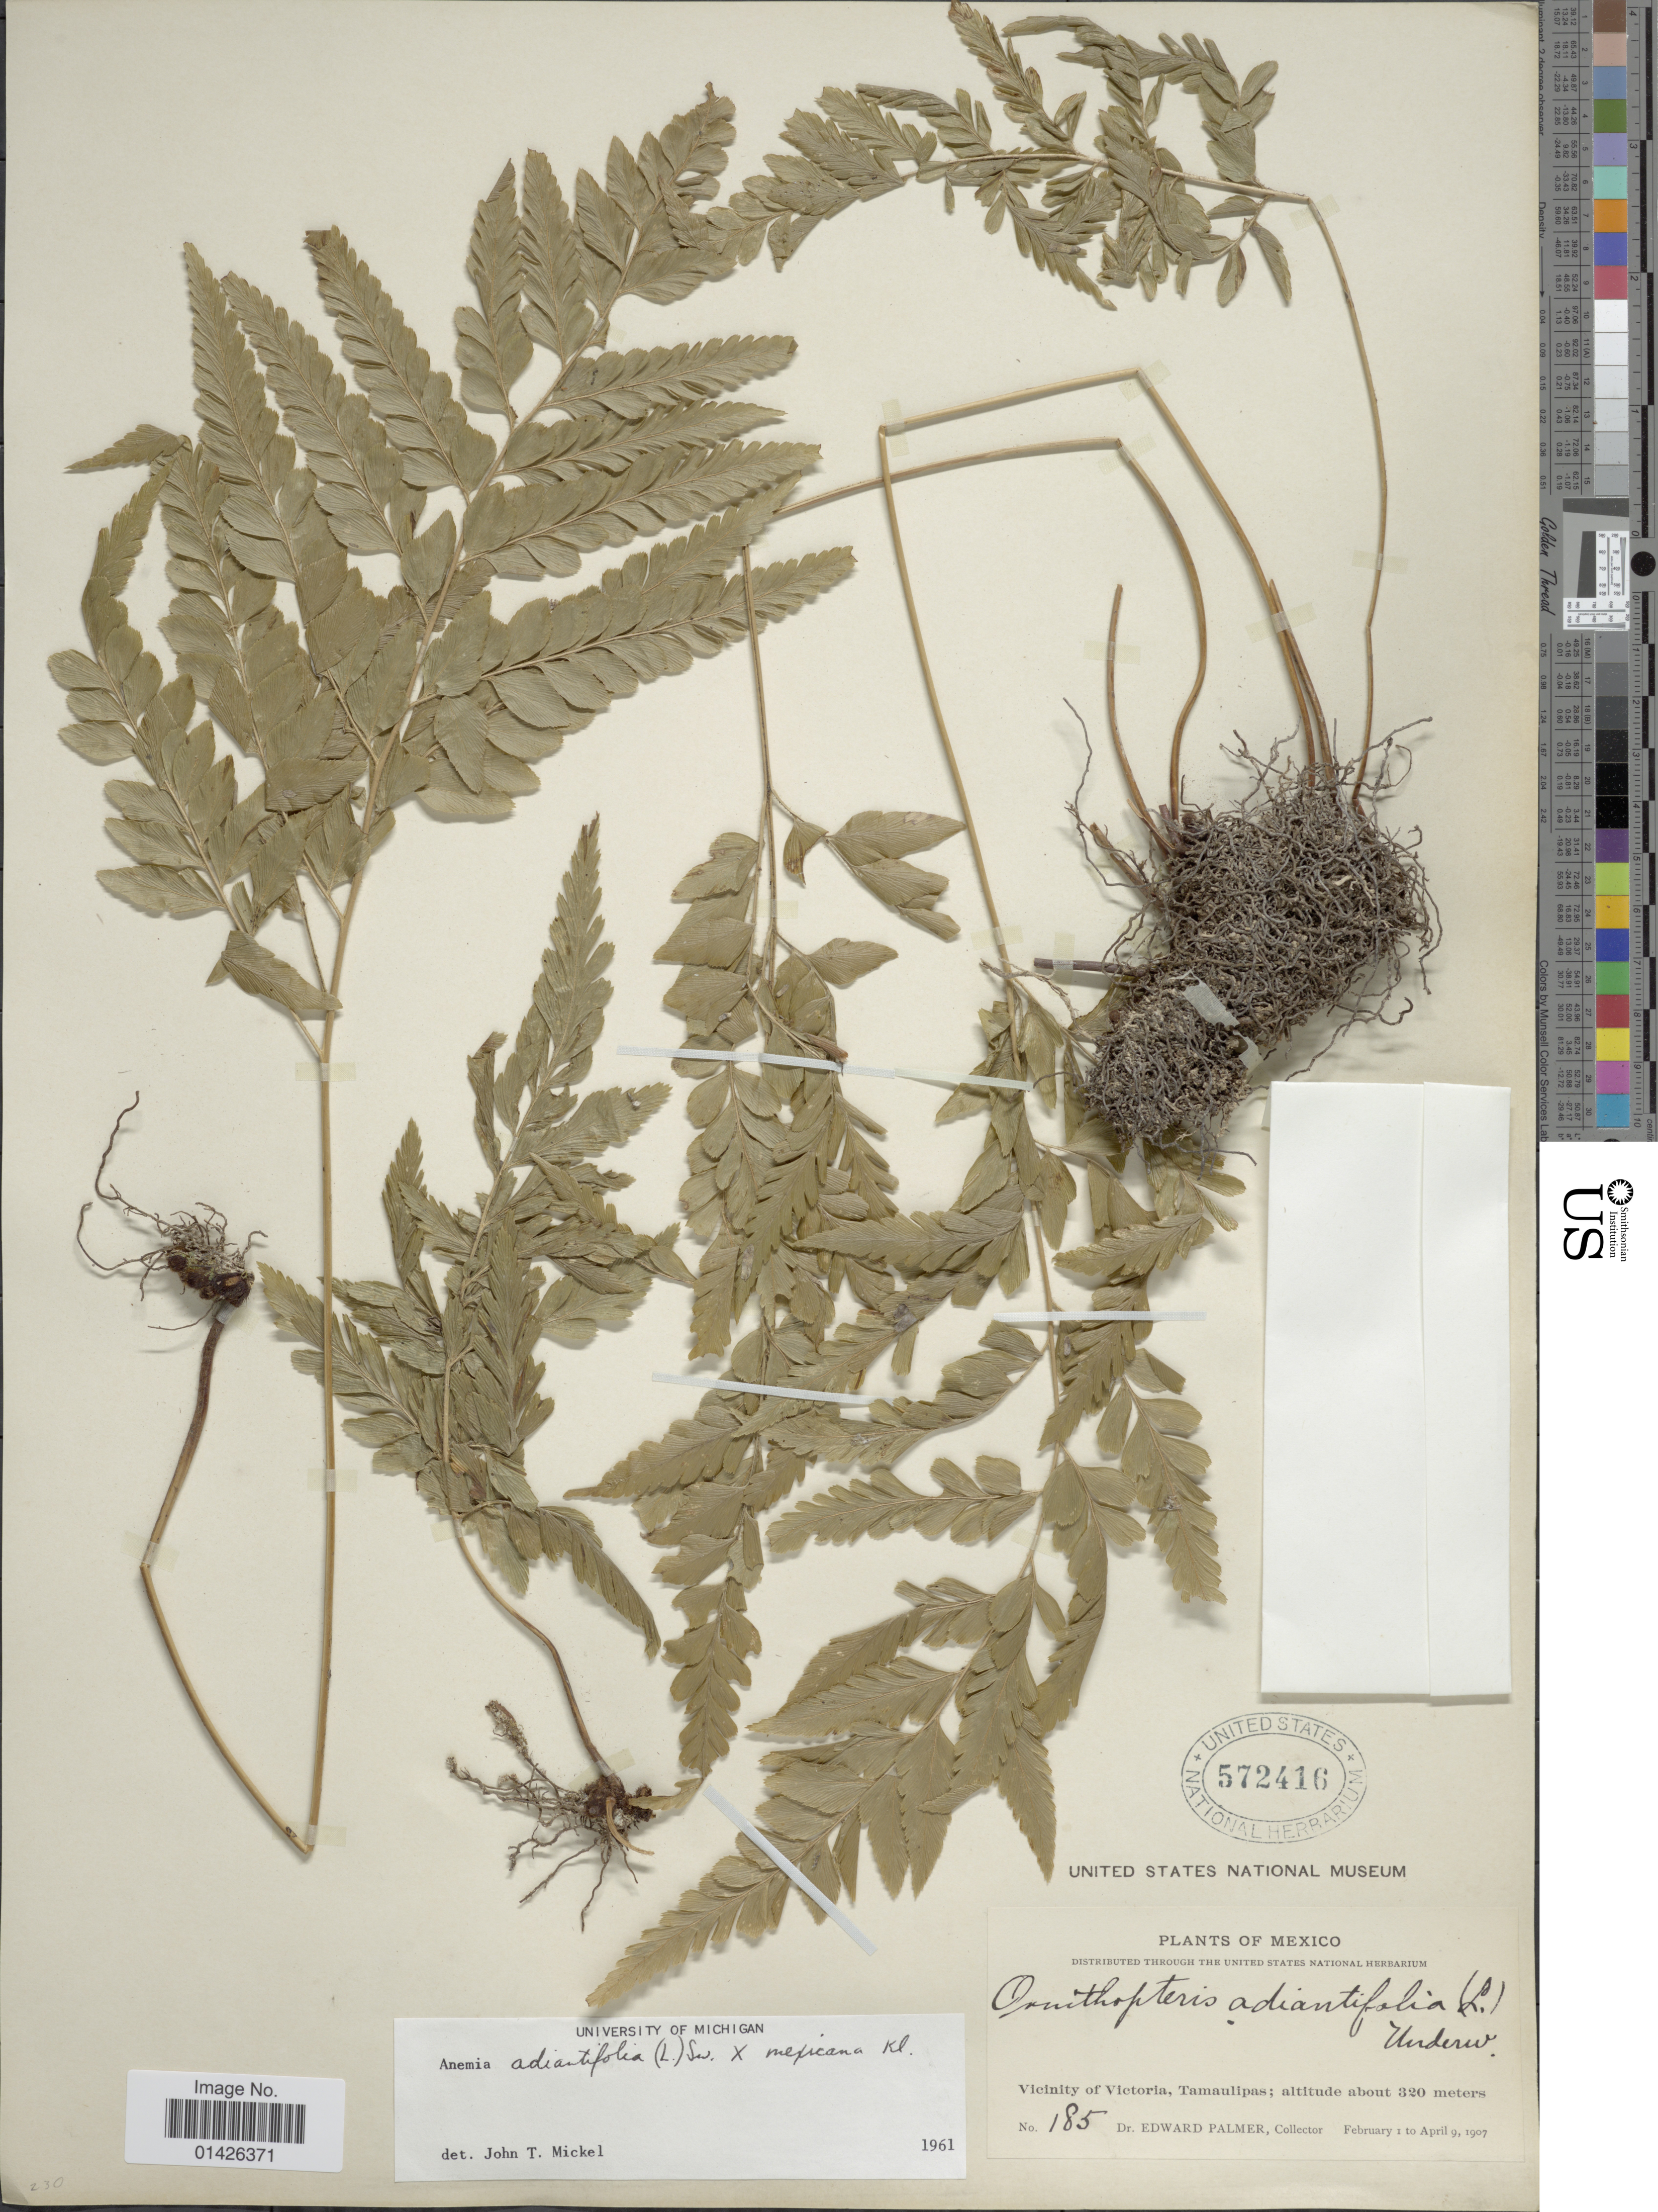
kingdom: Plantae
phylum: Tracheophyta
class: Polypodiopsida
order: Schizaeales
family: Anemiaceae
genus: Anemia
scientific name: Anemia adiantifolia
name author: (L.) Sw.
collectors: E. Palmer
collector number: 185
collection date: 1907-02-01/1907-04-09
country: Mexico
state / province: Tamaulipas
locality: Vicinity of Victoria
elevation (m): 320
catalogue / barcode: US 572416